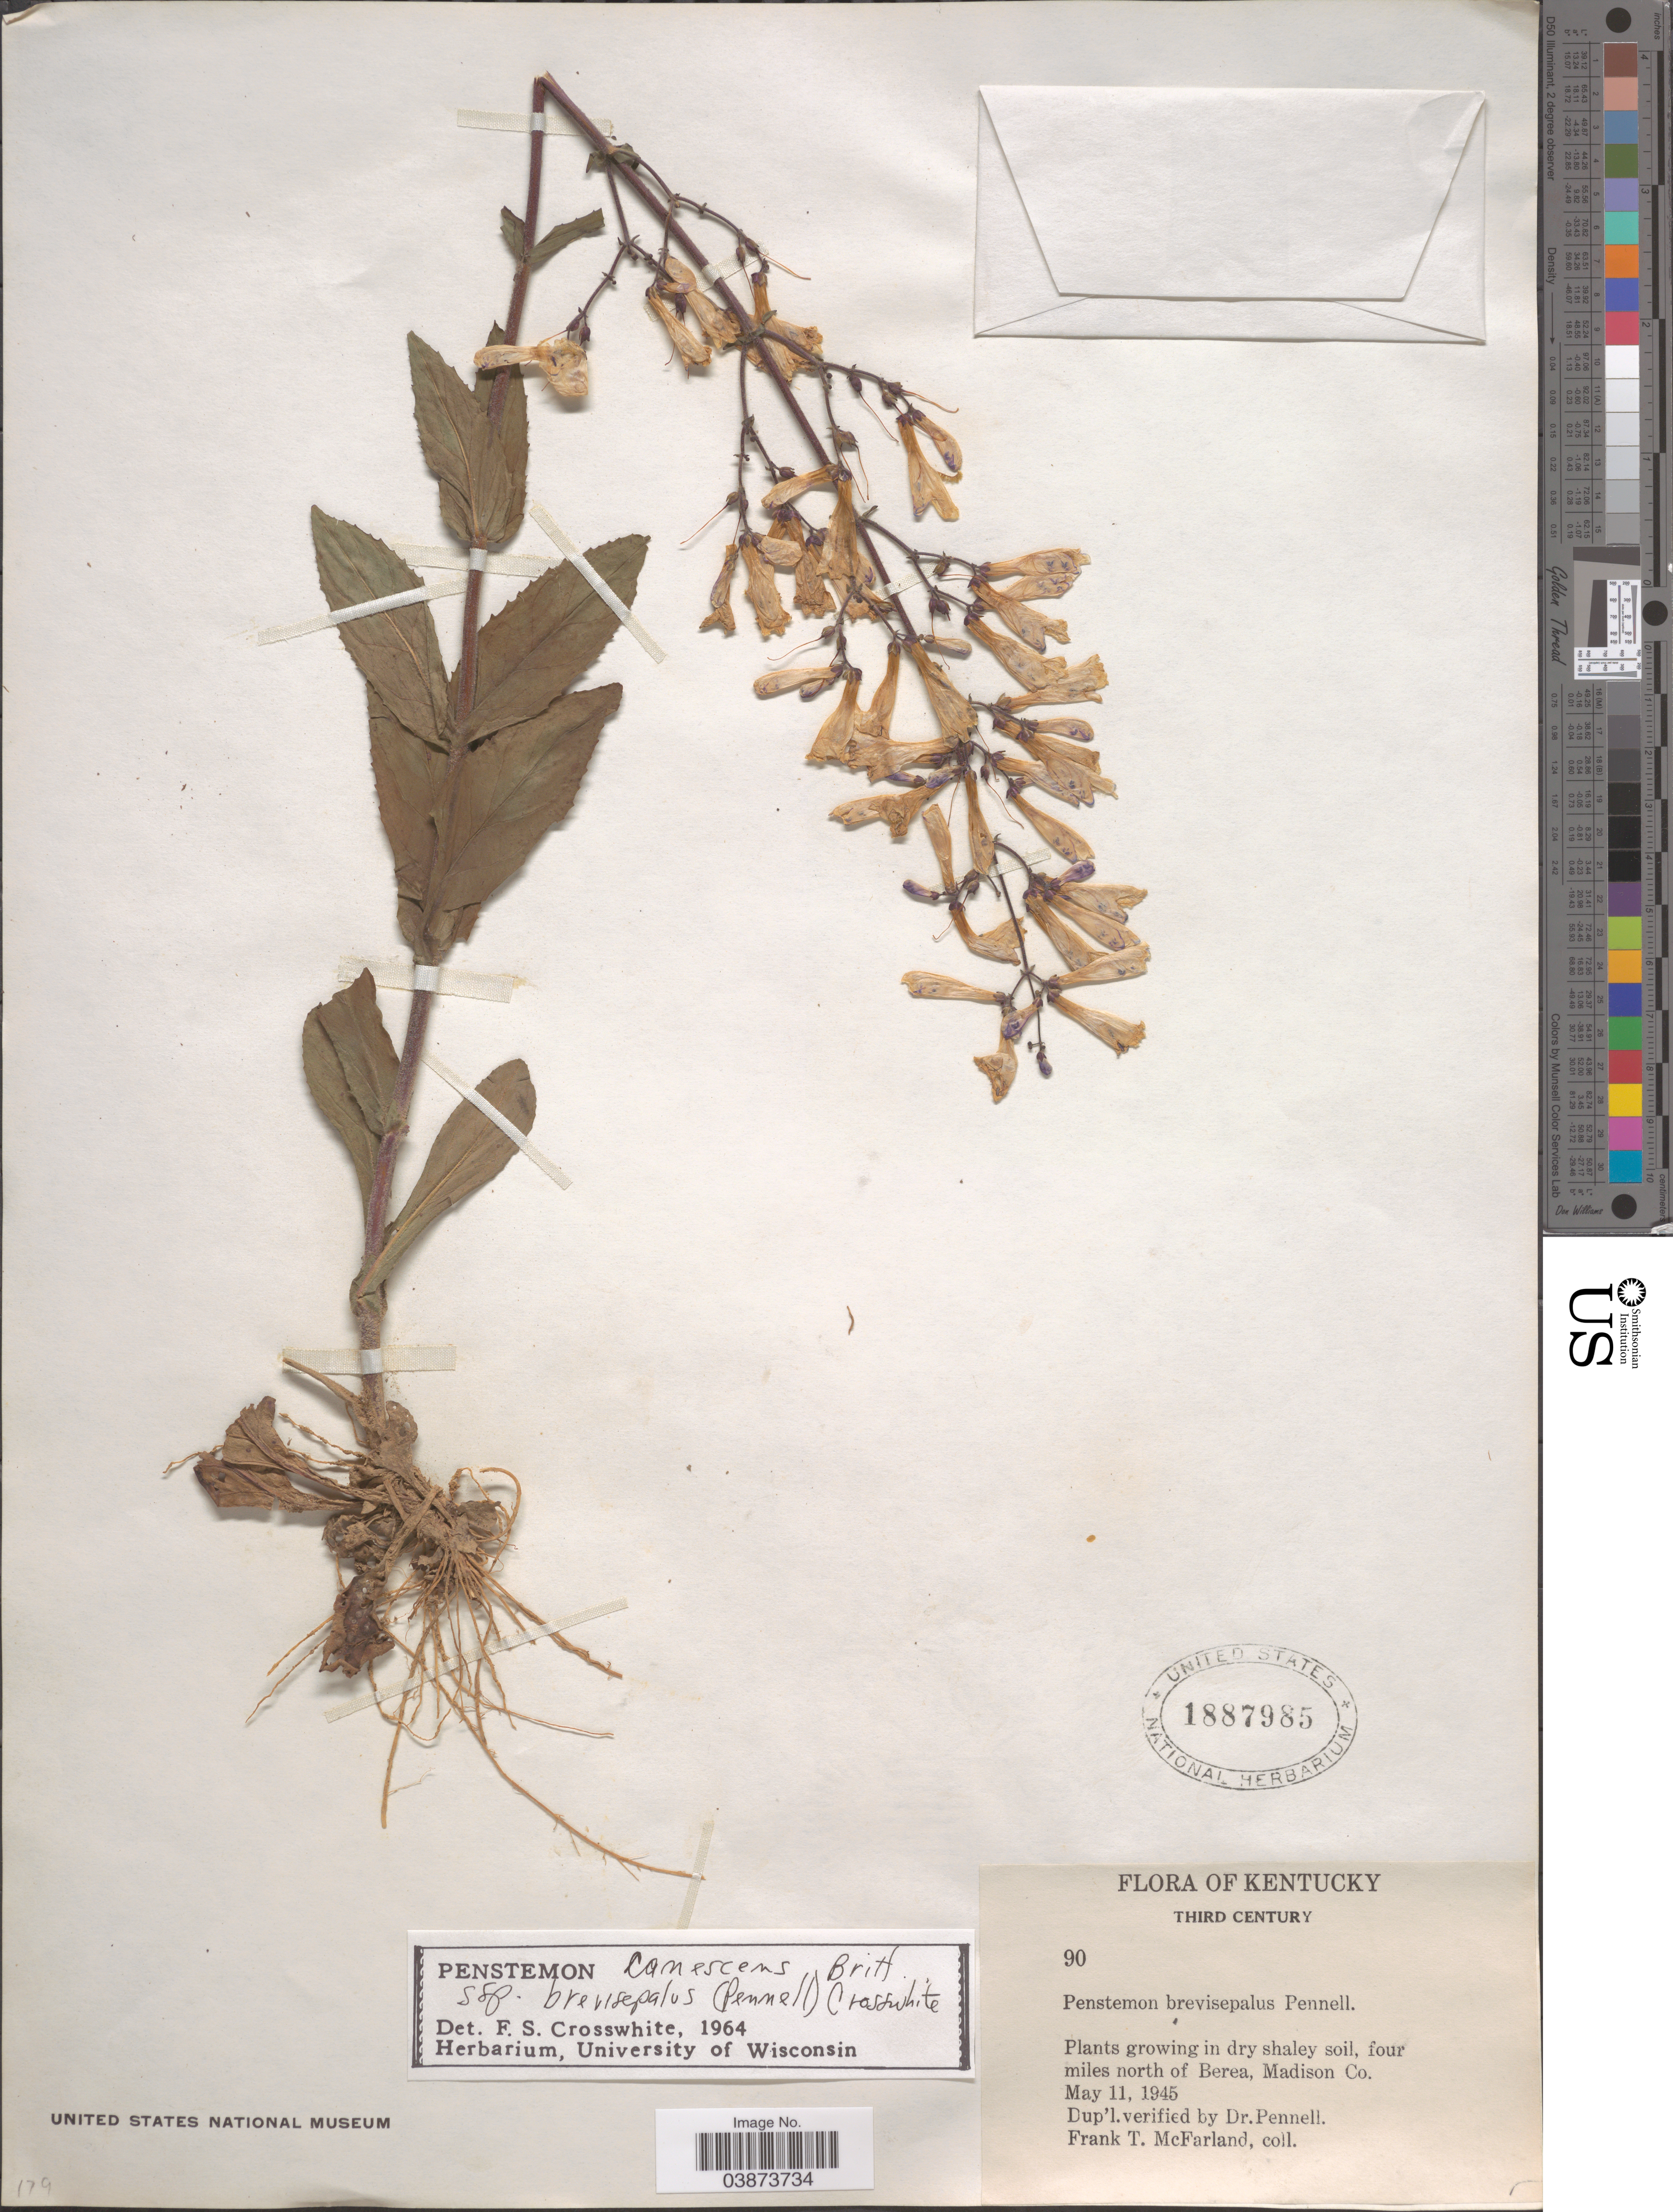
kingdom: Plantae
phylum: Tracheophyta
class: Magnoliopsida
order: Lamiales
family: Plantaginaceae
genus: Penstemon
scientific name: Penstemon brevisepalus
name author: Pennell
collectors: F. McFarland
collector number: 90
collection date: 1945-05-11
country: United States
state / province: Kentucky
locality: Third Century. in dry shaley soil, four miles north of Berea, Madison Co.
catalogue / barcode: US 1887985